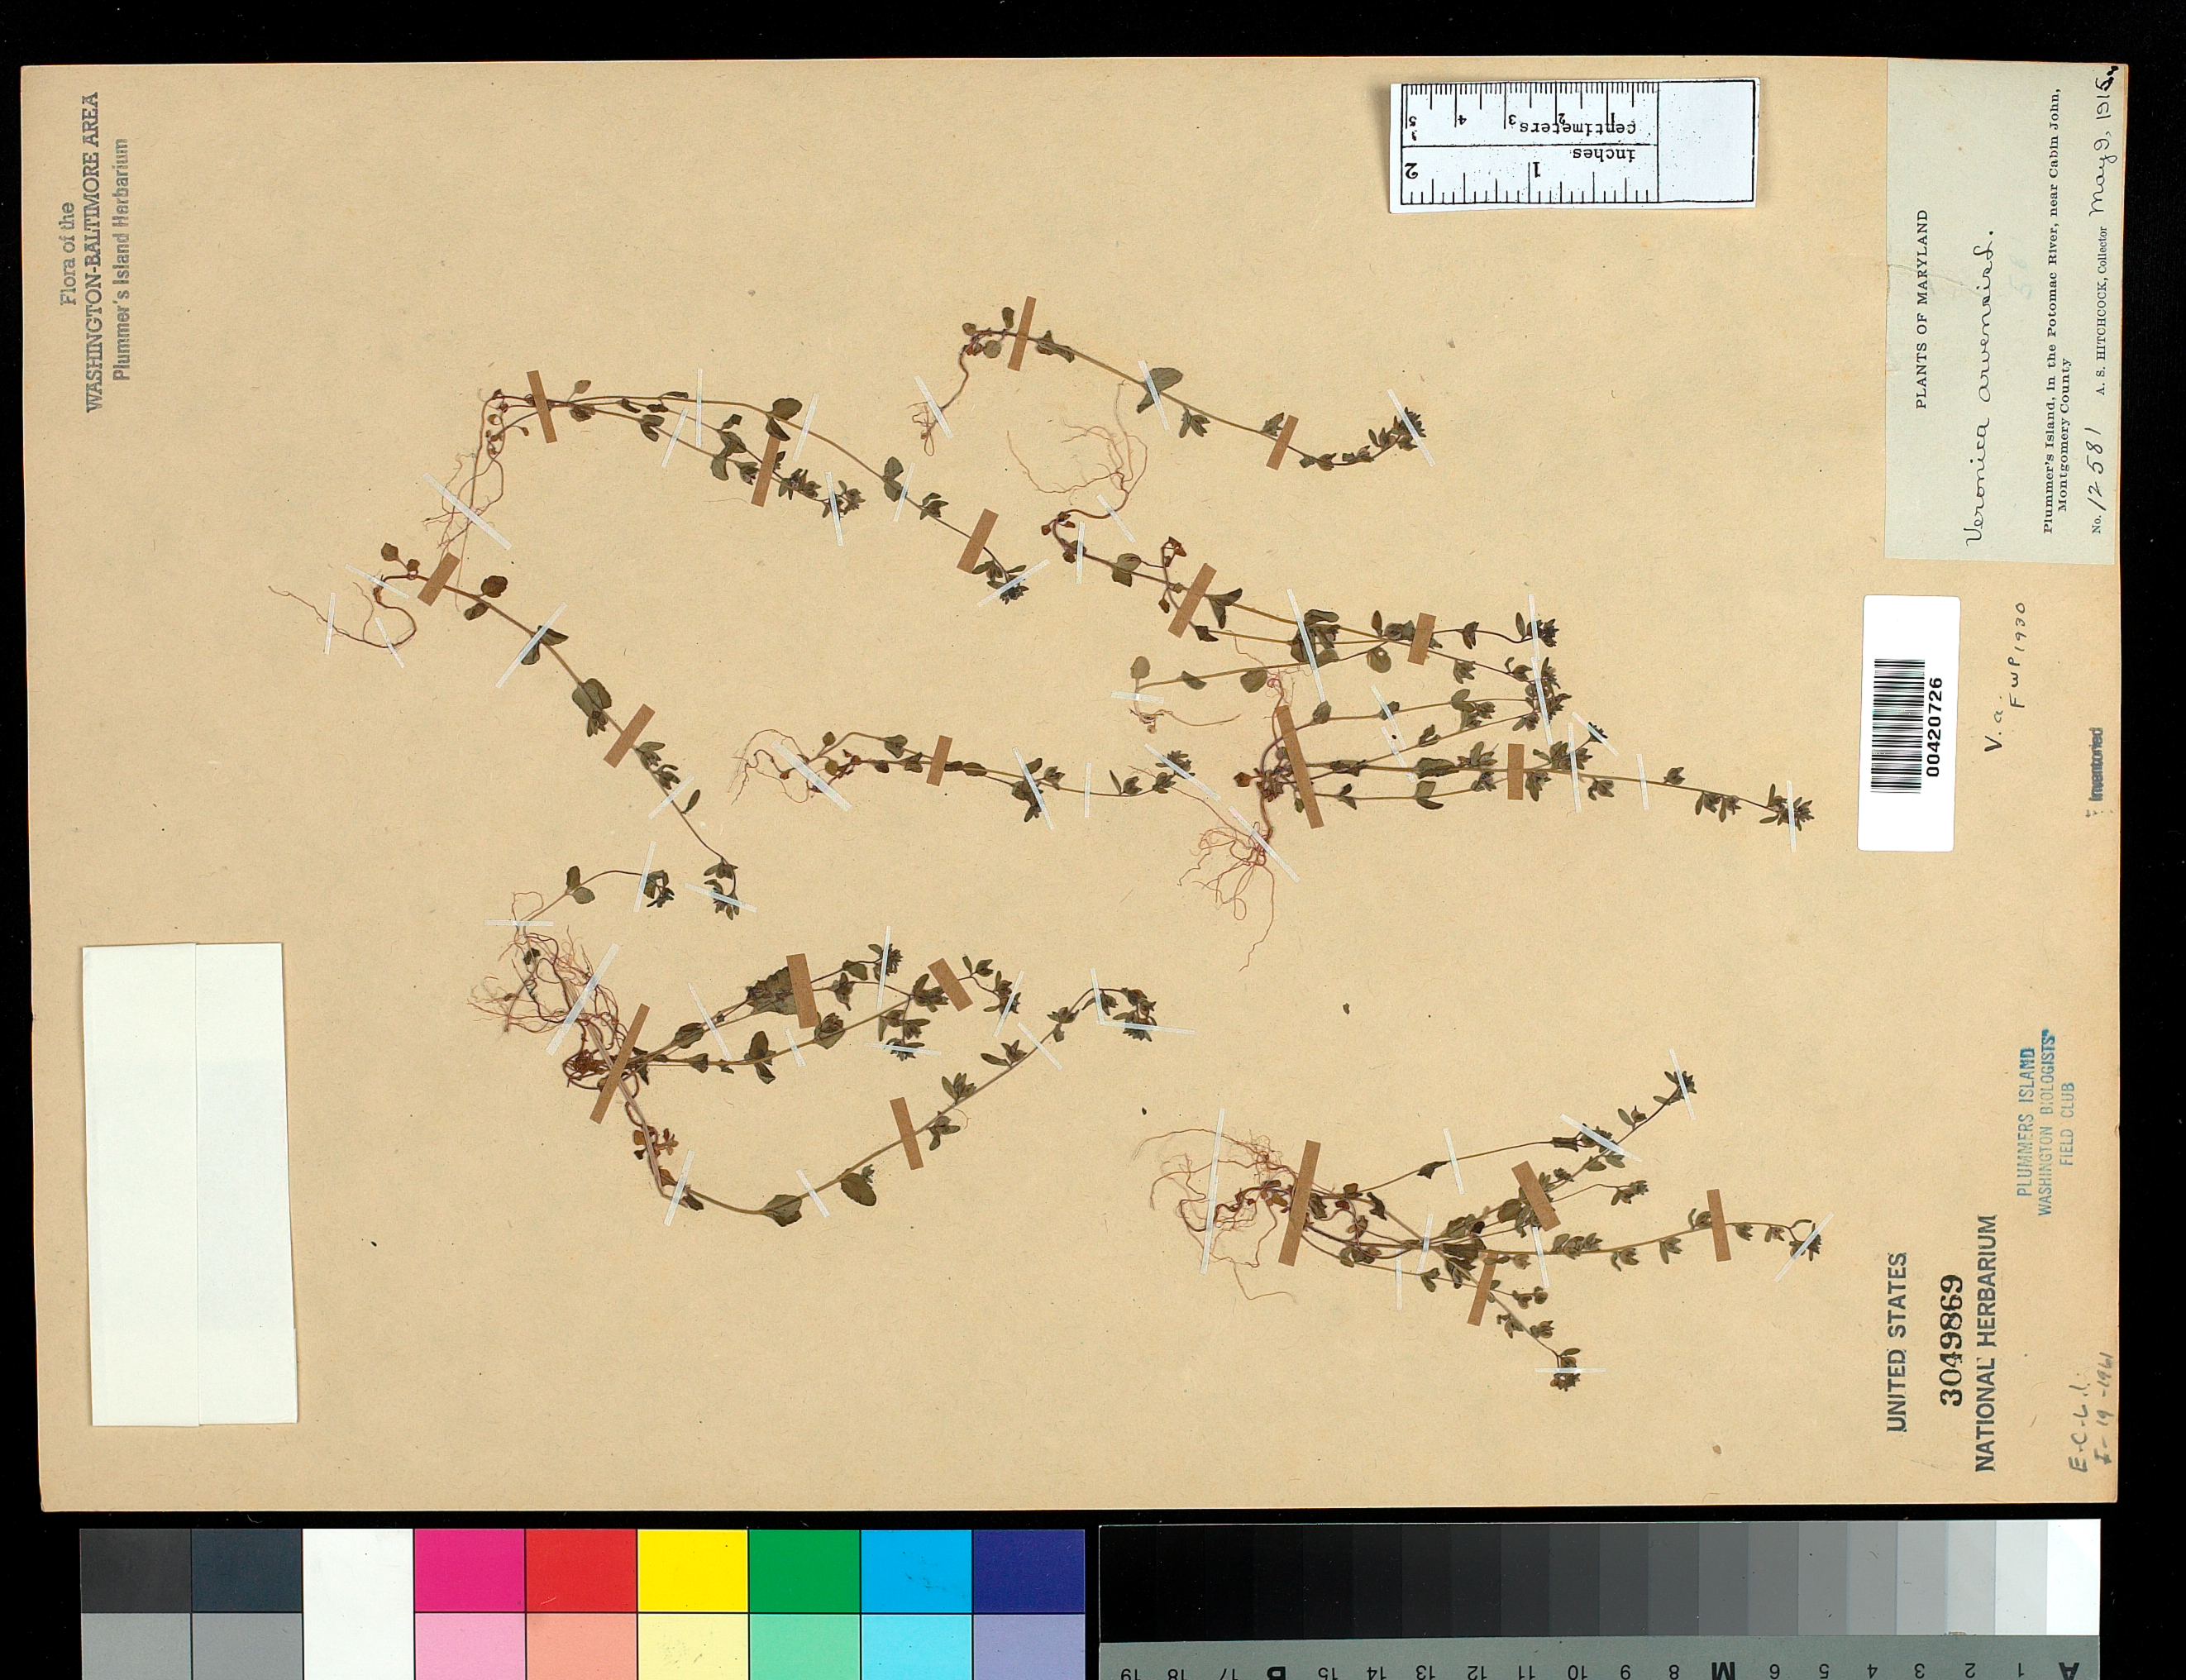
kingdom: Plantae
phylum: Tracheophyta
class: Magnoliopsida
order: Lamiales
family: Plantaginaceae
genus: Veronica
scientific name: Veronica arvensis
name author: L.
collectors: A. S. Hitchcock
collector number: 12581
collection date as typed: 09 May 1915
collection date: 1915-05-09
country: United States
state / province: Maryland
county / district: Montgomery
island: Plummers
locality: Plummer's Island C. & O. Canal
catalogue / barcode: US 3049869